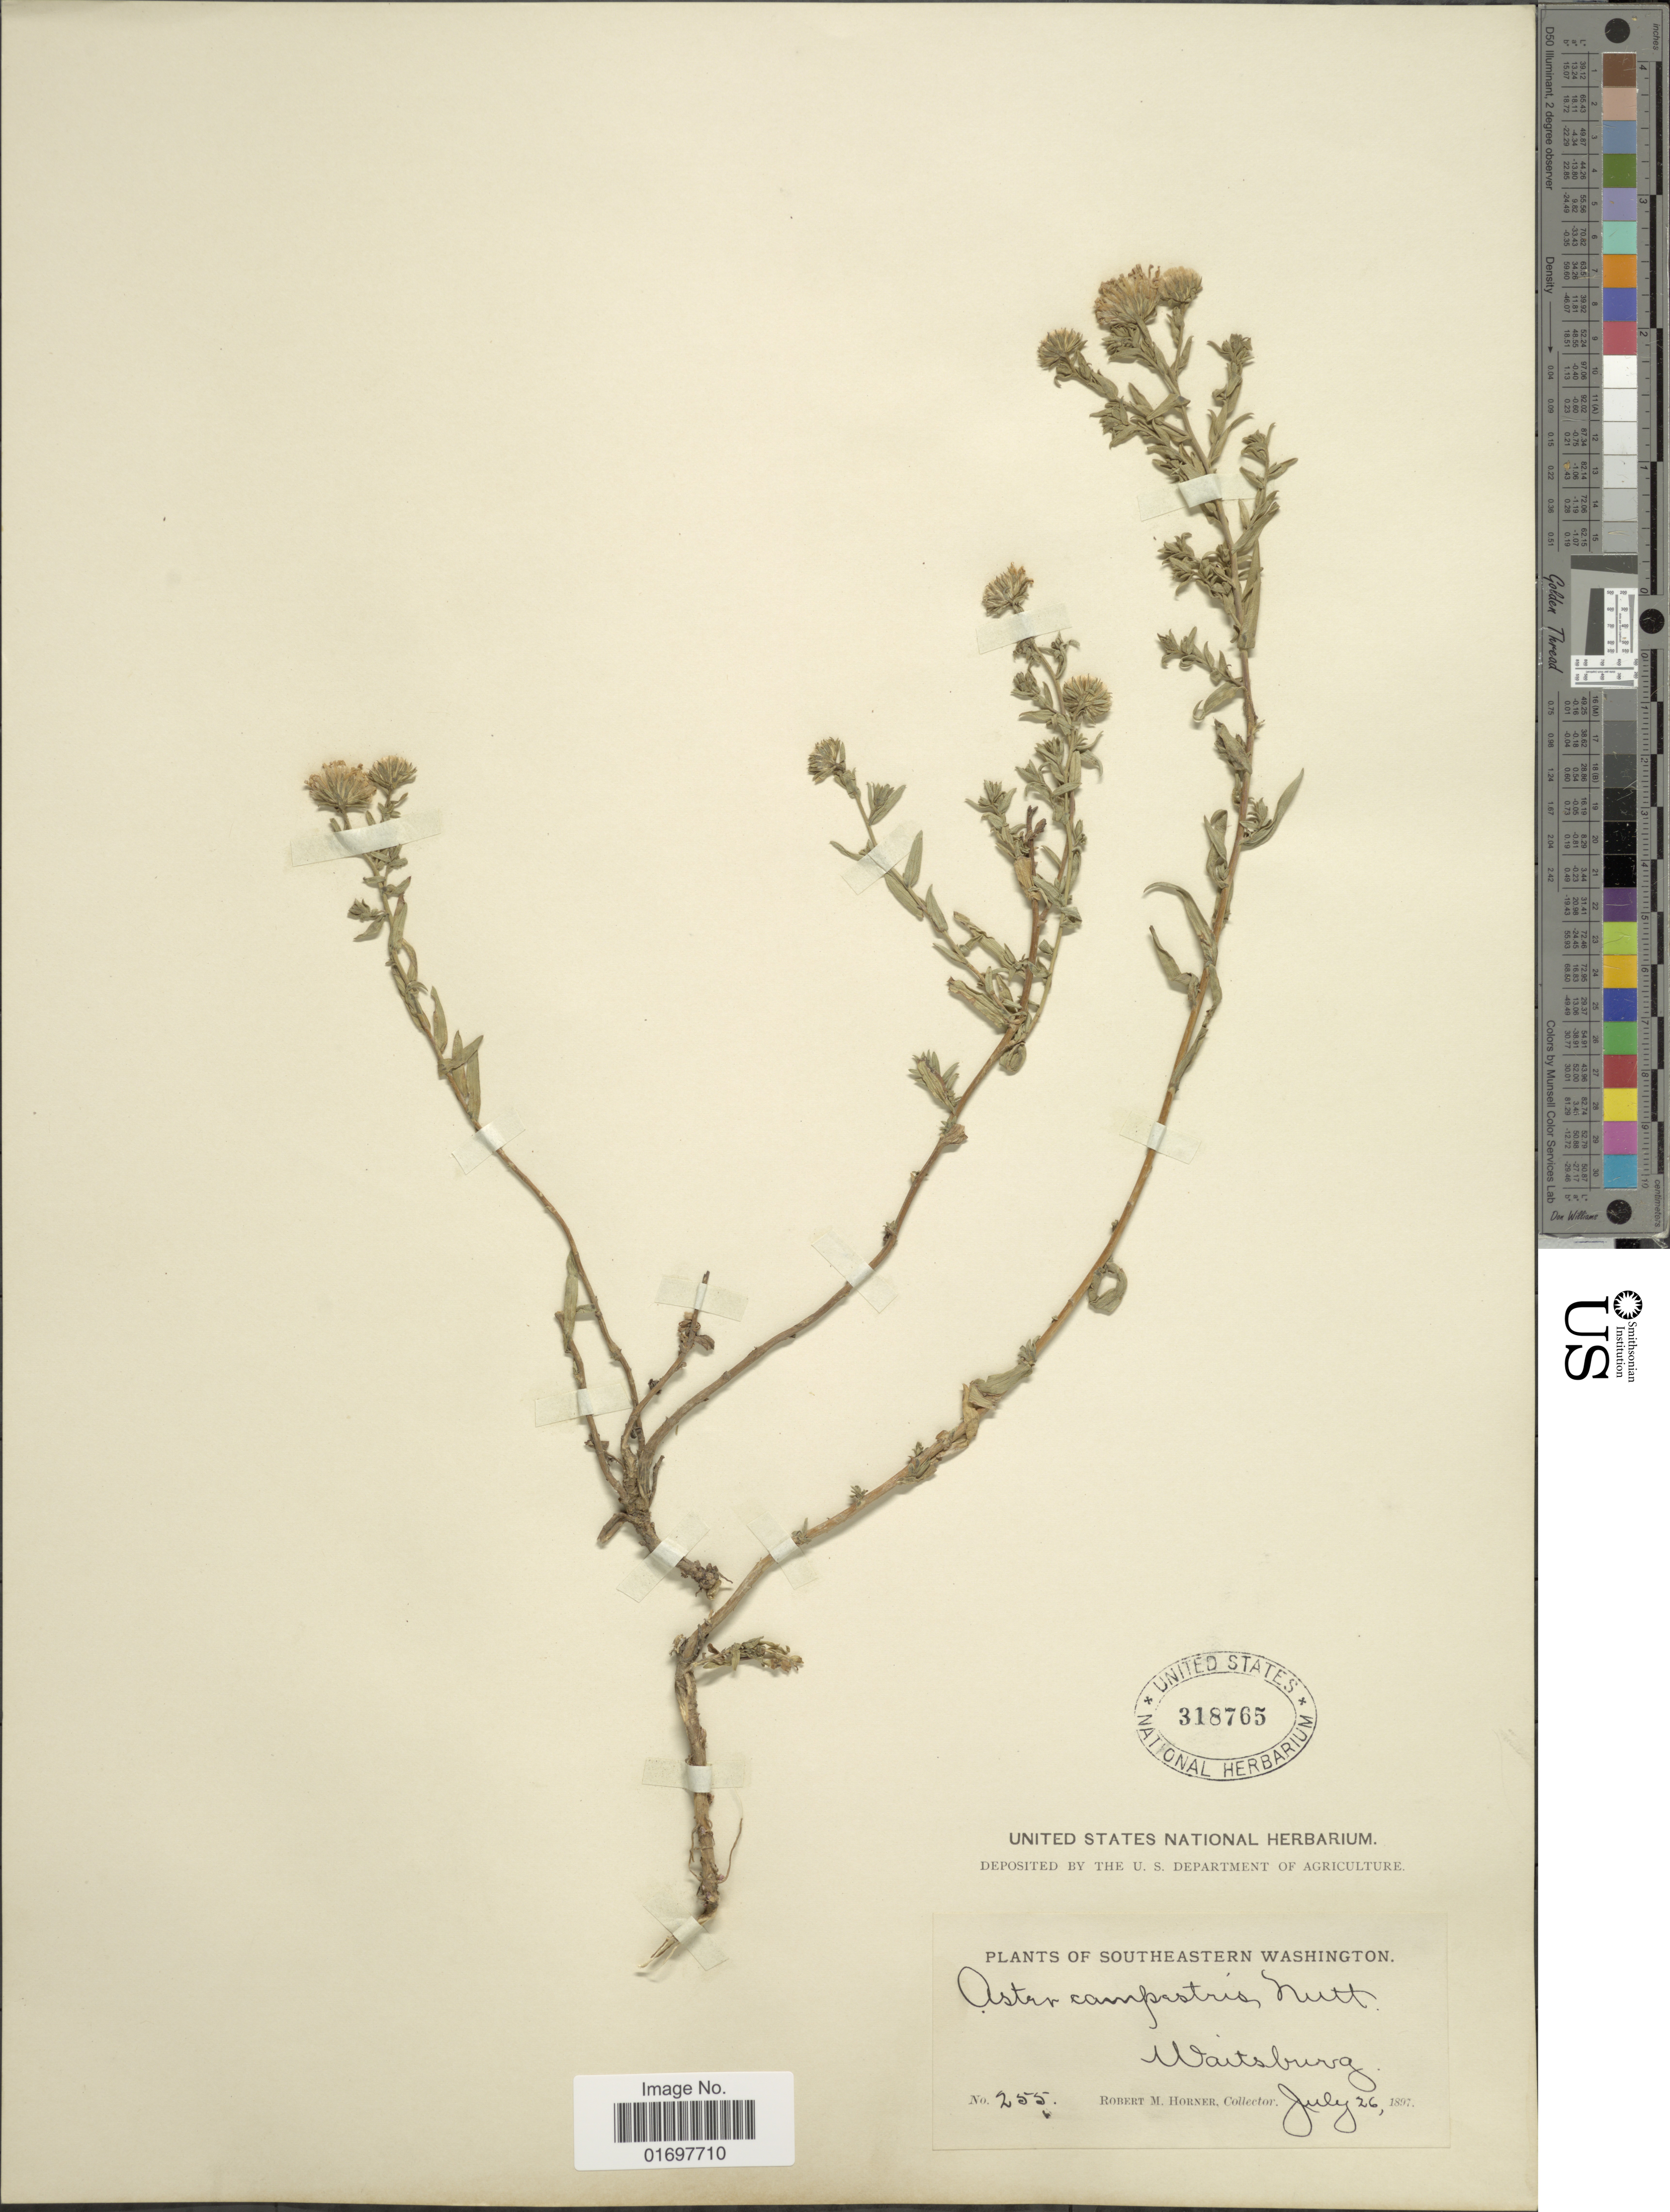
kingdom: Plantae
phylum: Tracheophyta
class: Magnoliopsida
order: Asterales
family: Asteraceae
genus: Symphyotrichum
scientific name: Symphyotrichum campestre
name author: (Nutt.) G.L. Nesom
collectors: R. Horner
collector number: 255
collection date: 1897-07-26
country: United States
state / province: Washington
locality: Southeastern Washington, Waitsburg,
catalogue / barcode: US 318765